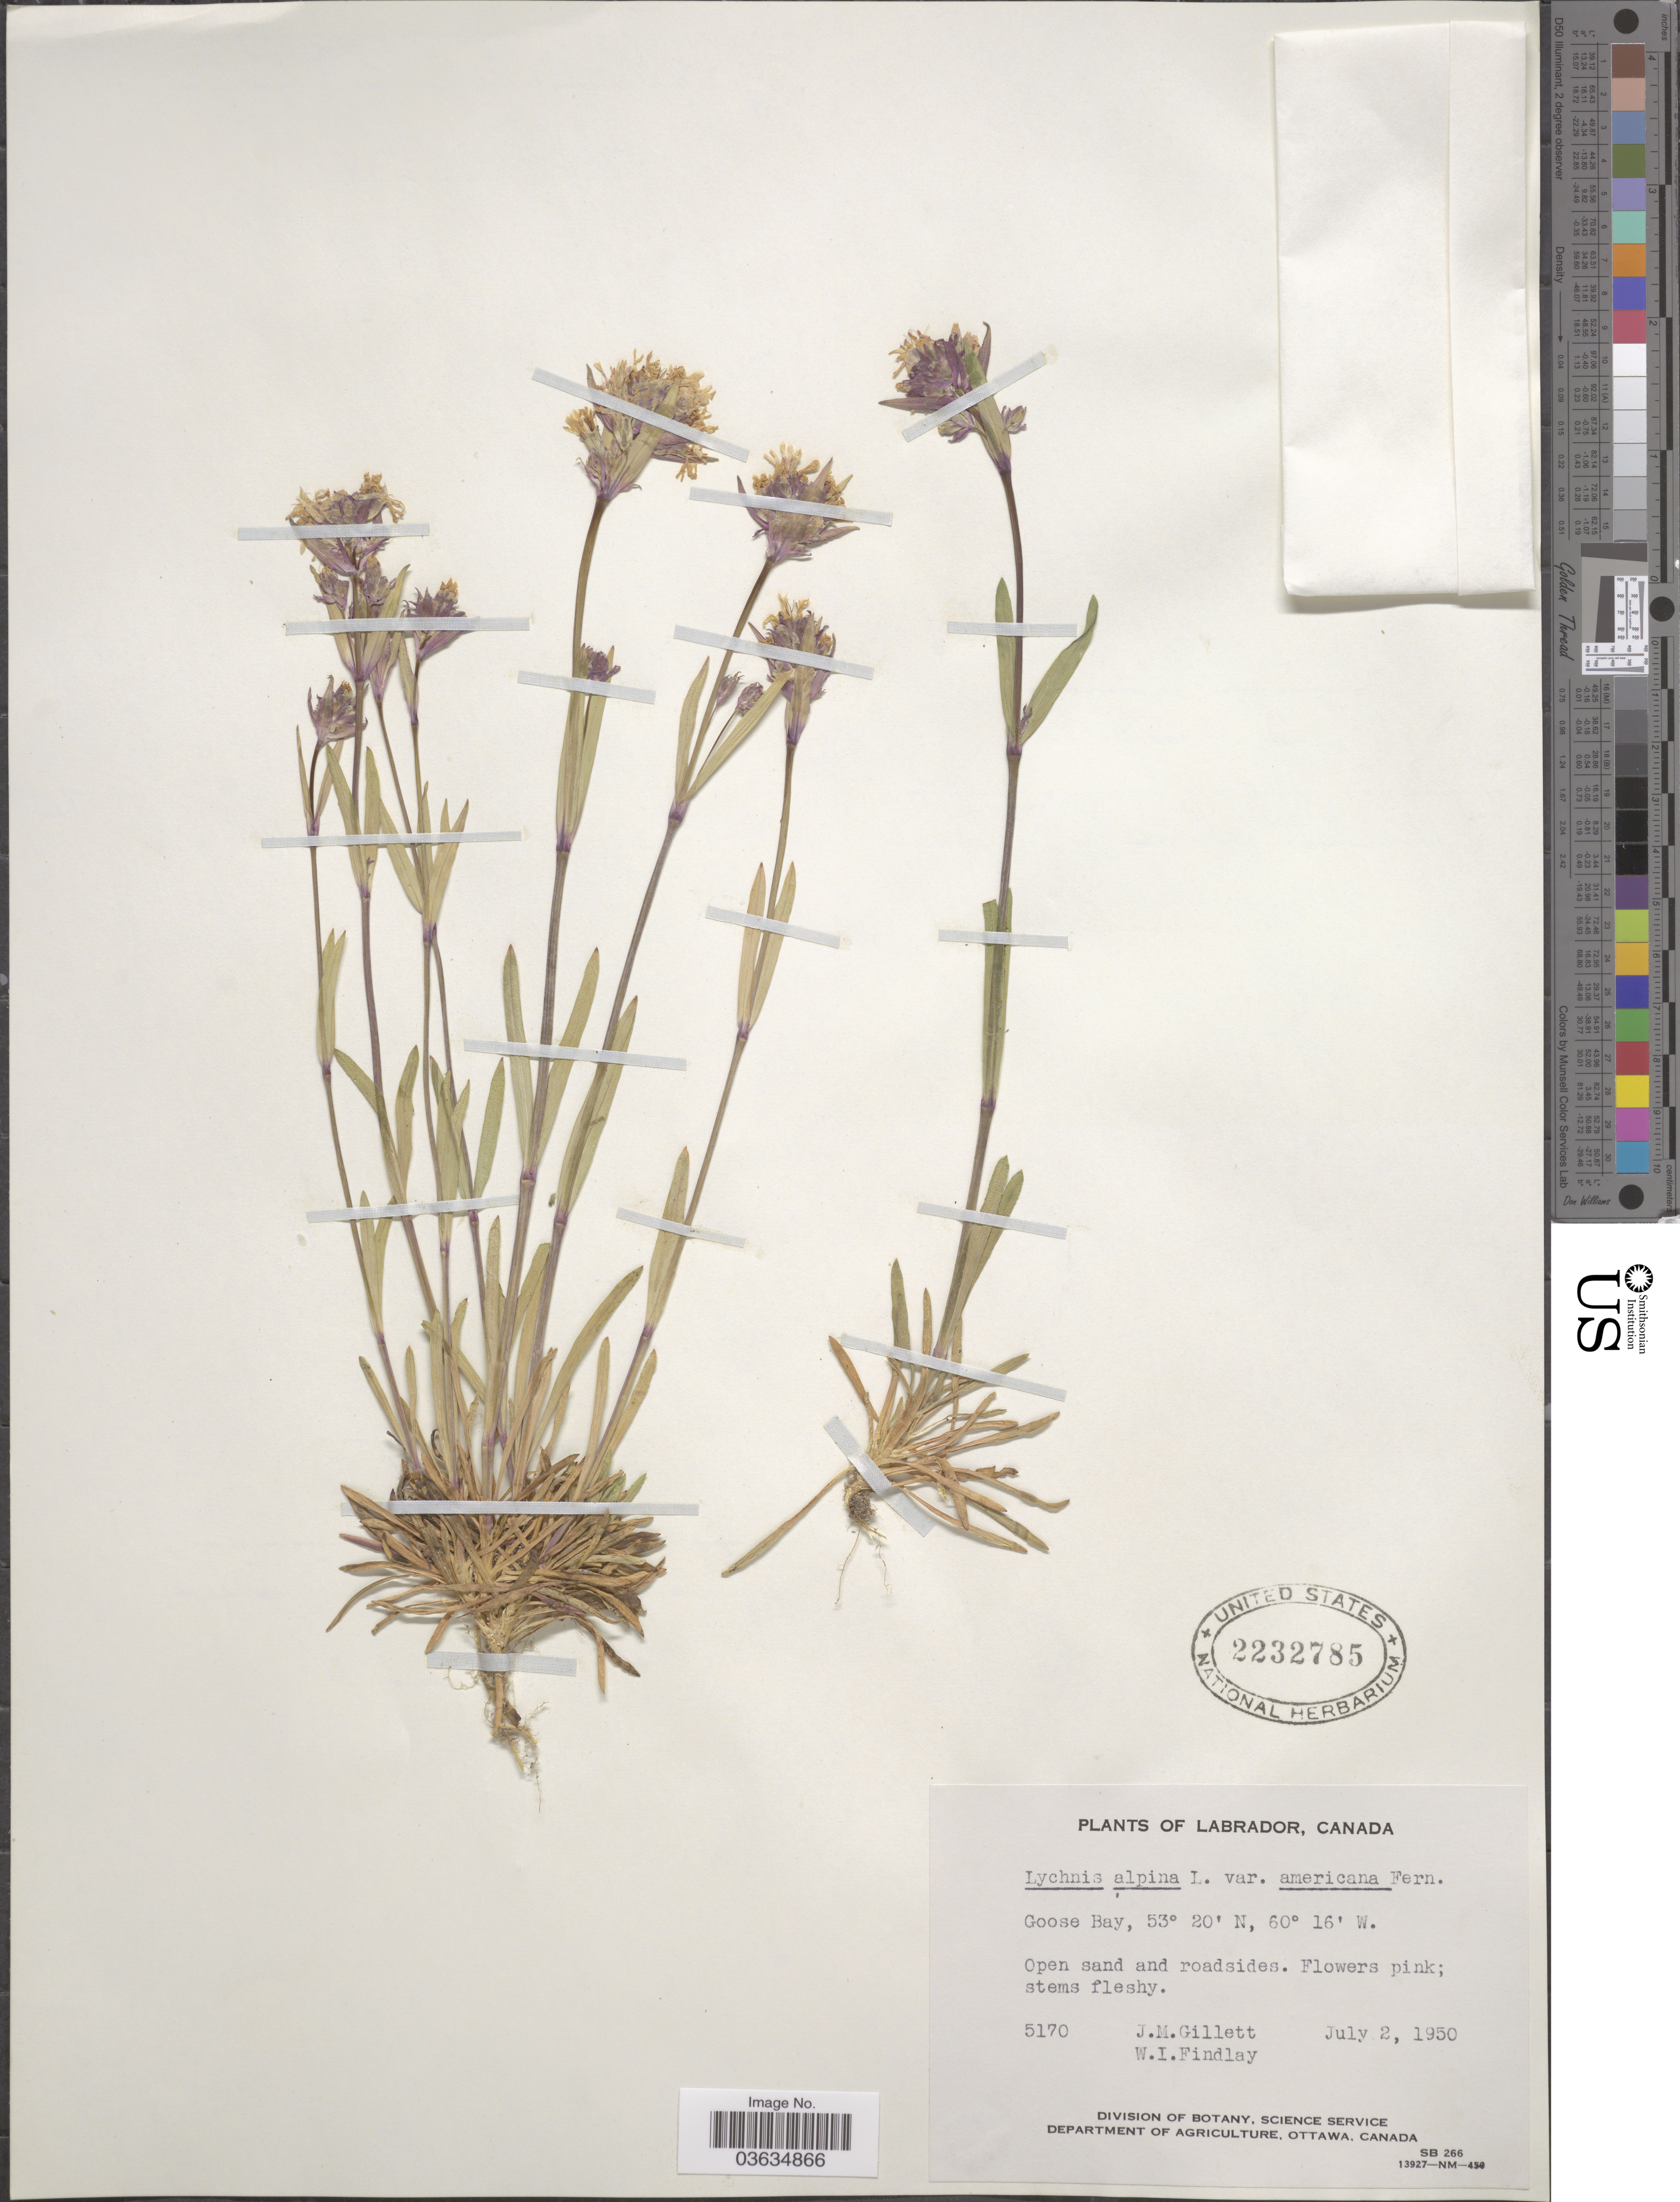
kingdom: Plantae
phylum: Tracheophyta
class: Magnoliopsida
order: Caryophyllales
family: Caryophyllaceae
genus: Viscaria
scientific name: Viscaria alpina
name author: (L.) G. Don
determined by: Strong, Mark T., (BOT), Smithsonian Institution - National Museum of Natural History (UNITED STATES)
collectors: J. M. Gillett & W. Findlay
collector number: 5170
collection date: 1950-07-02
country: Canada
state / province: Newfoundland and Labrador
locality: Labrador. Goose Bay.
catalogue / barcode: US 2232785